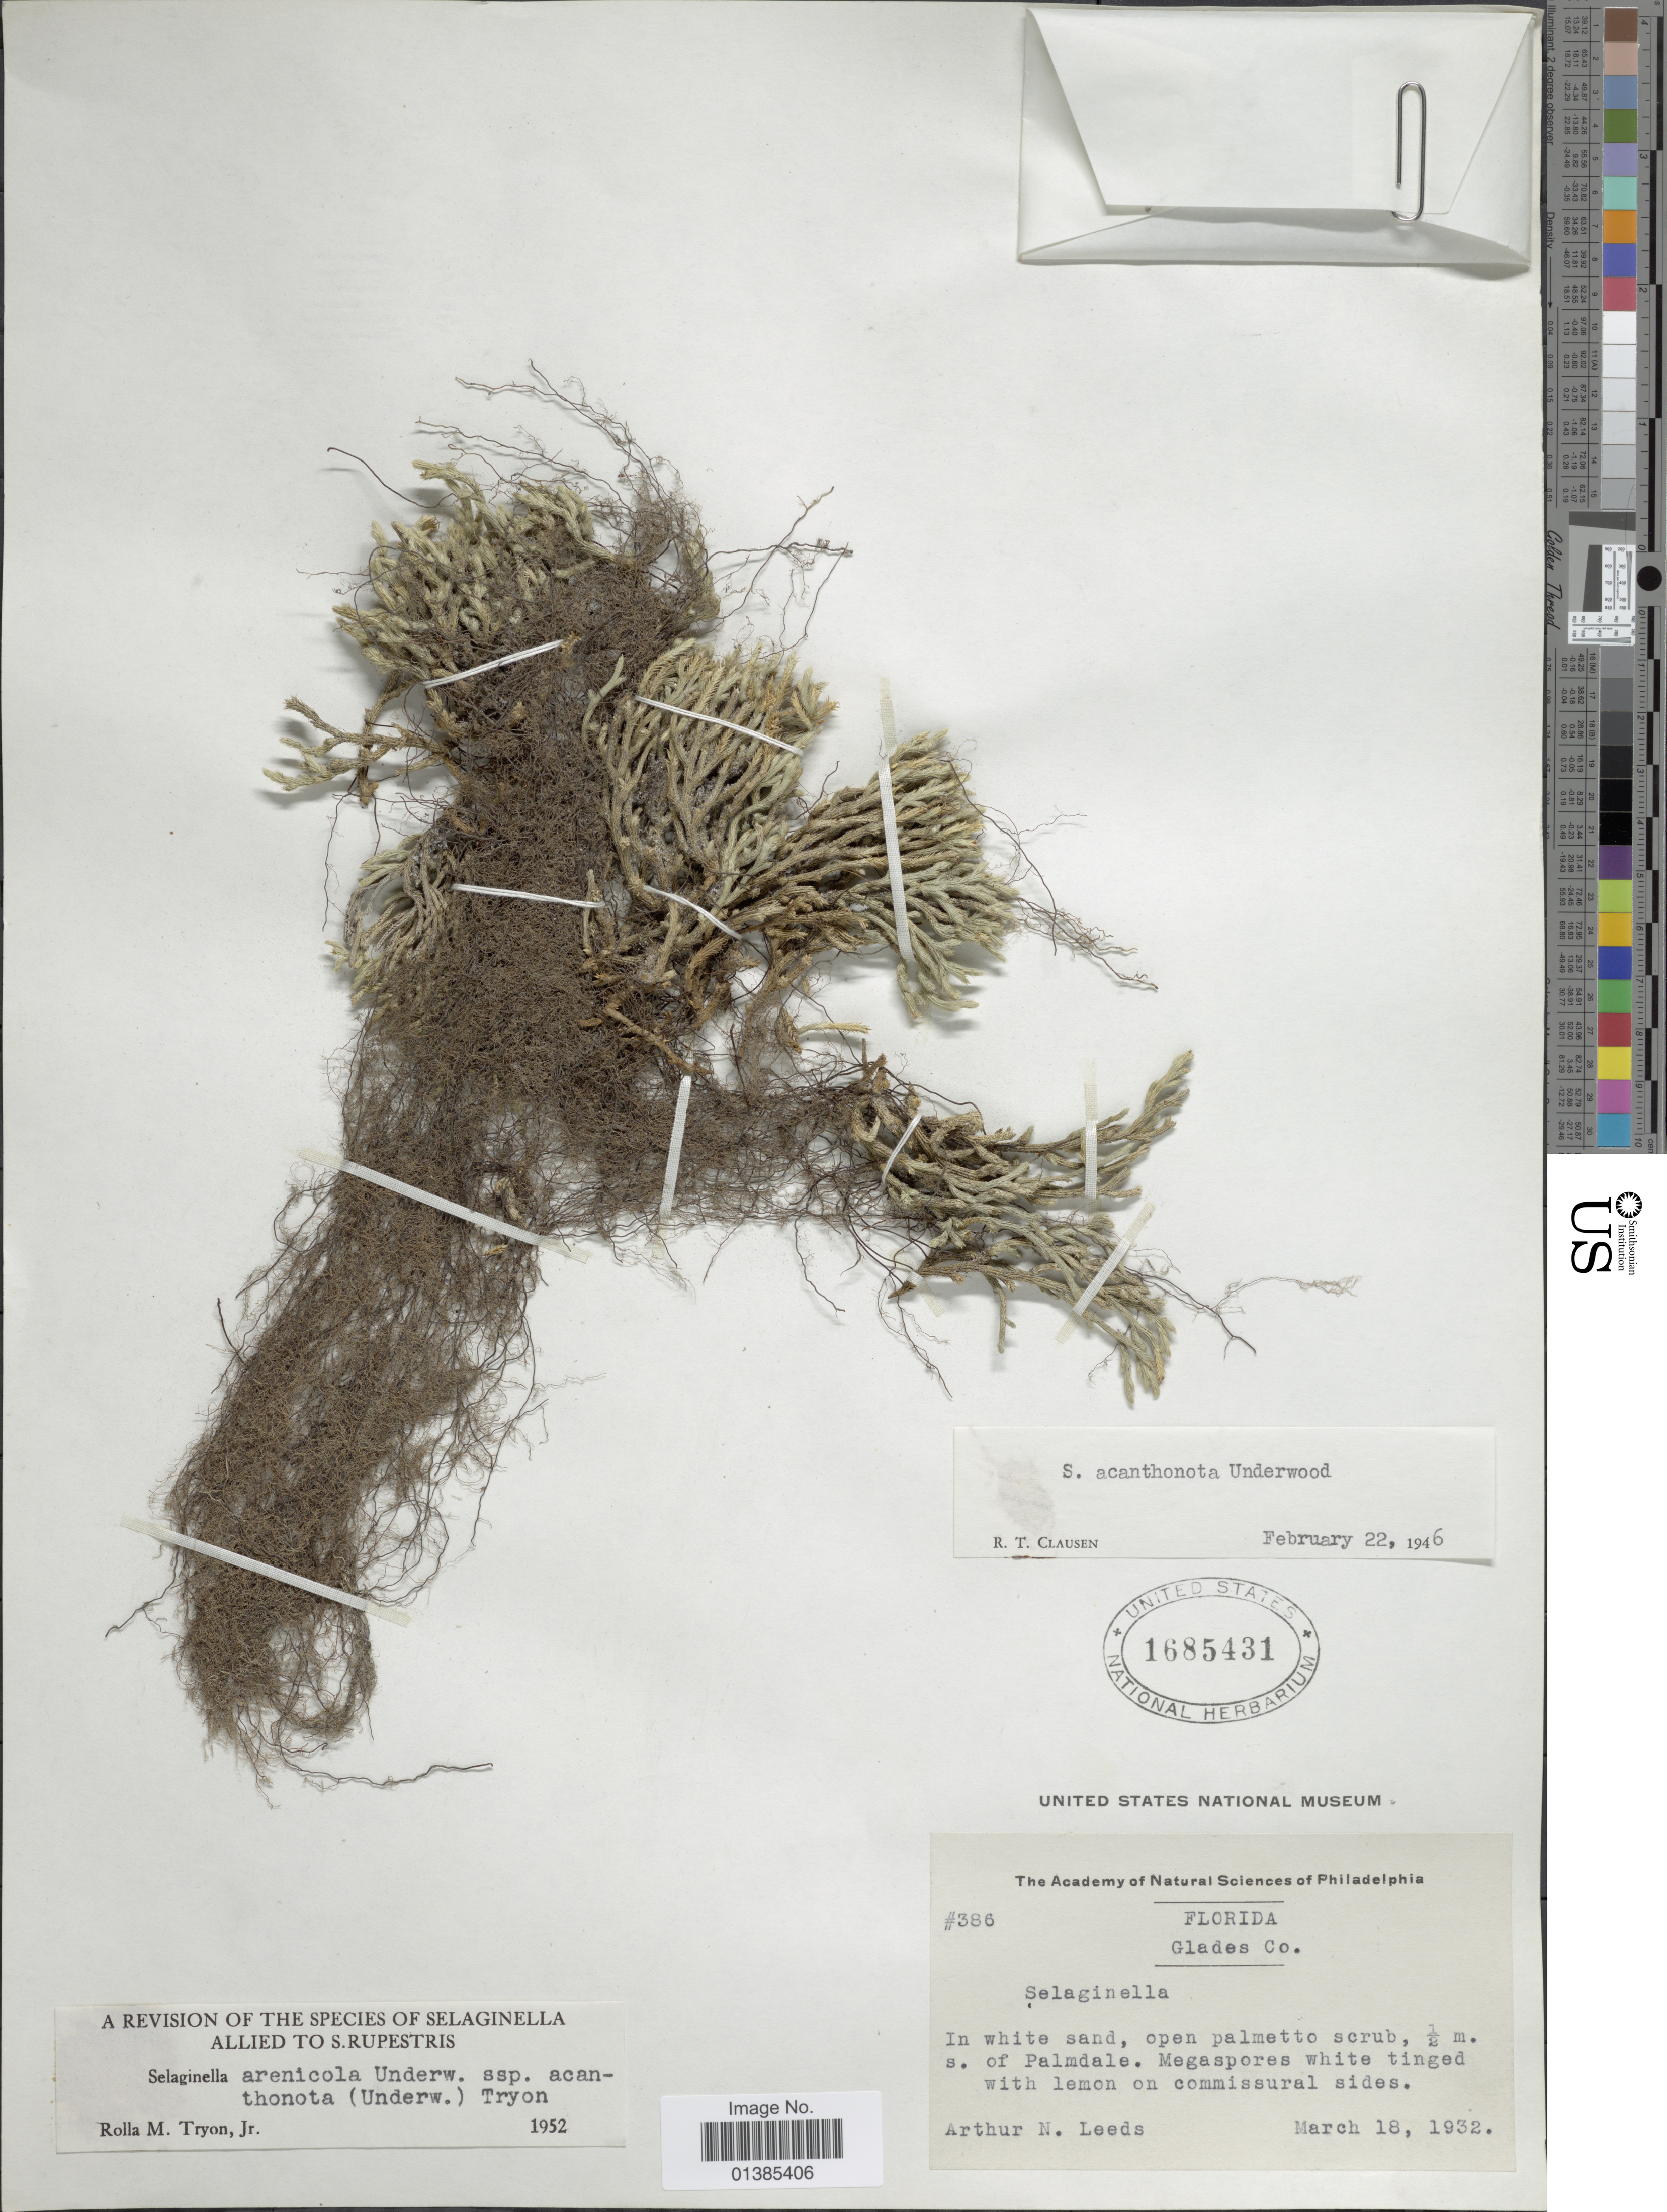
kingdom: Plantae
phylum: Tracheophyta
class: Lycopodiopsida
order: Selaginellales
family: Selaginellaceae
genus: Selaginella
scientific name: Selaginella arenicola subsp. acanthonota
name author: (Underw.) R.M. Tryon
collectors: A. N. Leeds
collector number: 386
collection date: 1932-03-18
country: United States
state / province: Florida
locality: Glades Co. ½ m. s. of Palmdale.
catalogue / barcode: US 1685431